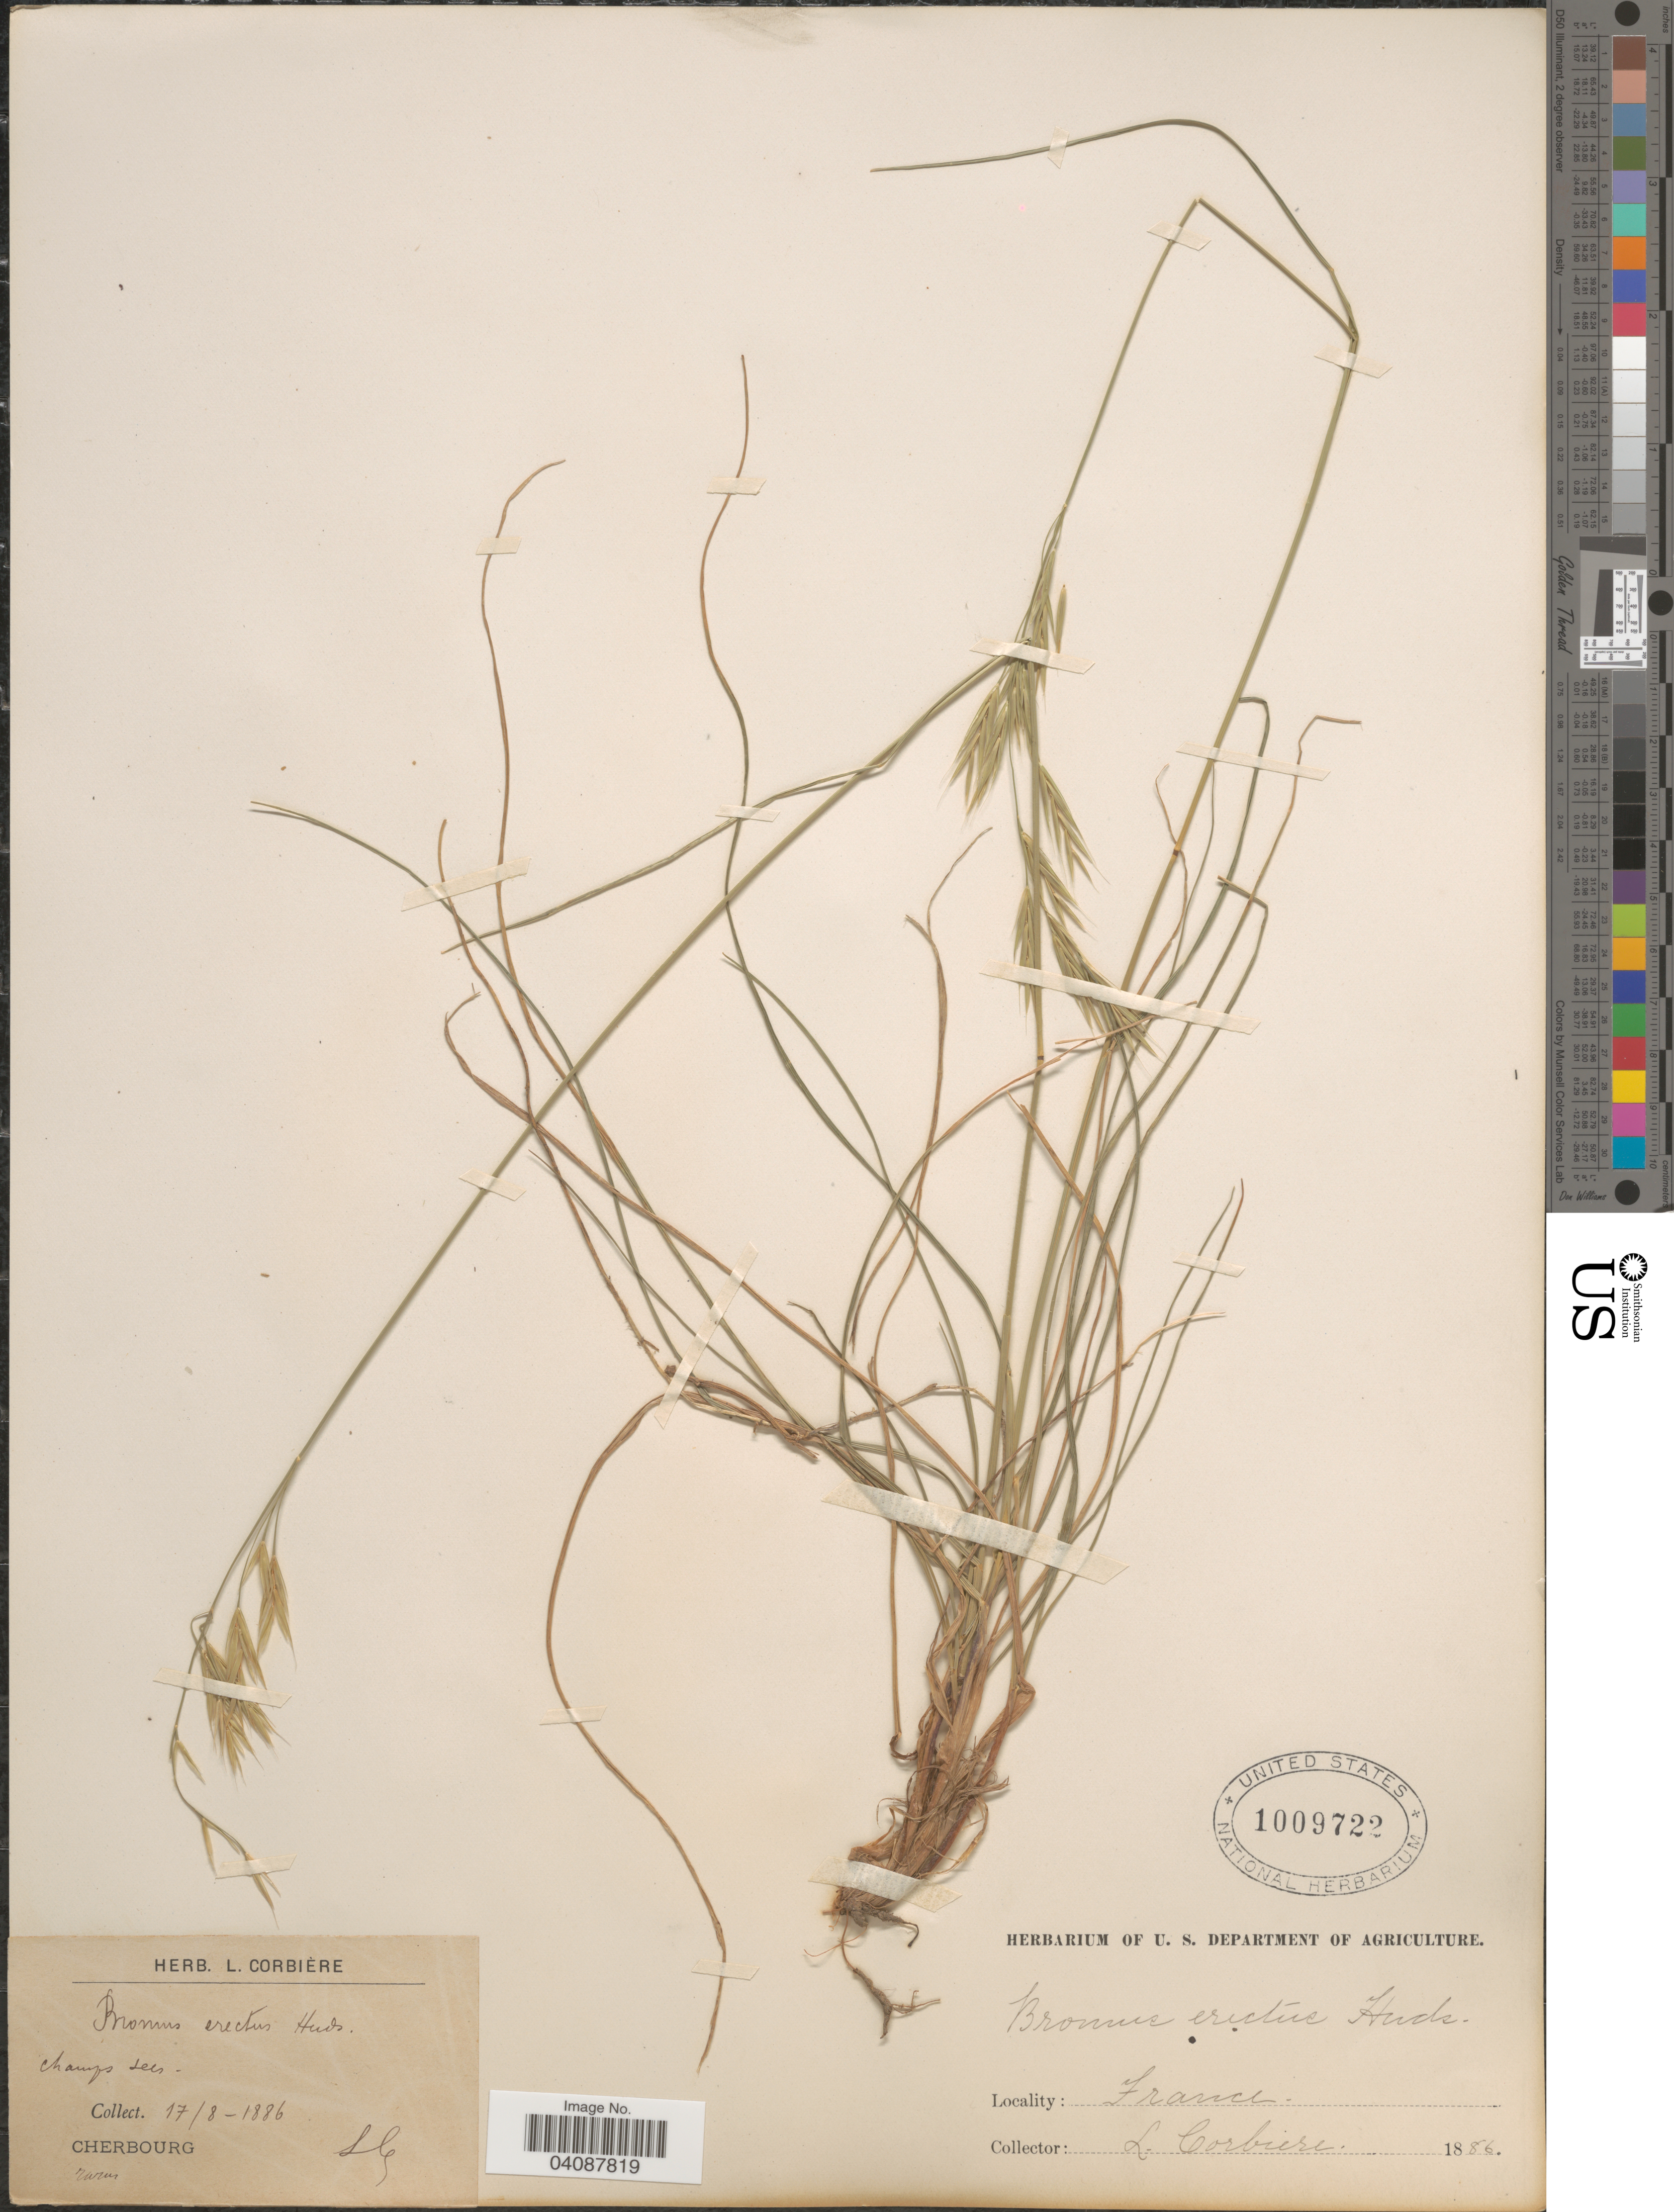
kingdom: Plantae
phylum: Tracheophyta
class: Liliopsida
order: Poales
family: Poaceae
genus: Bromus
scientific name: Bromus erectus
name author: Huds.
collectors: L. Corbière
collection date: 1886-08-17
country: France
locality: Cherbourg.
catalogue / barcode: US 1009722